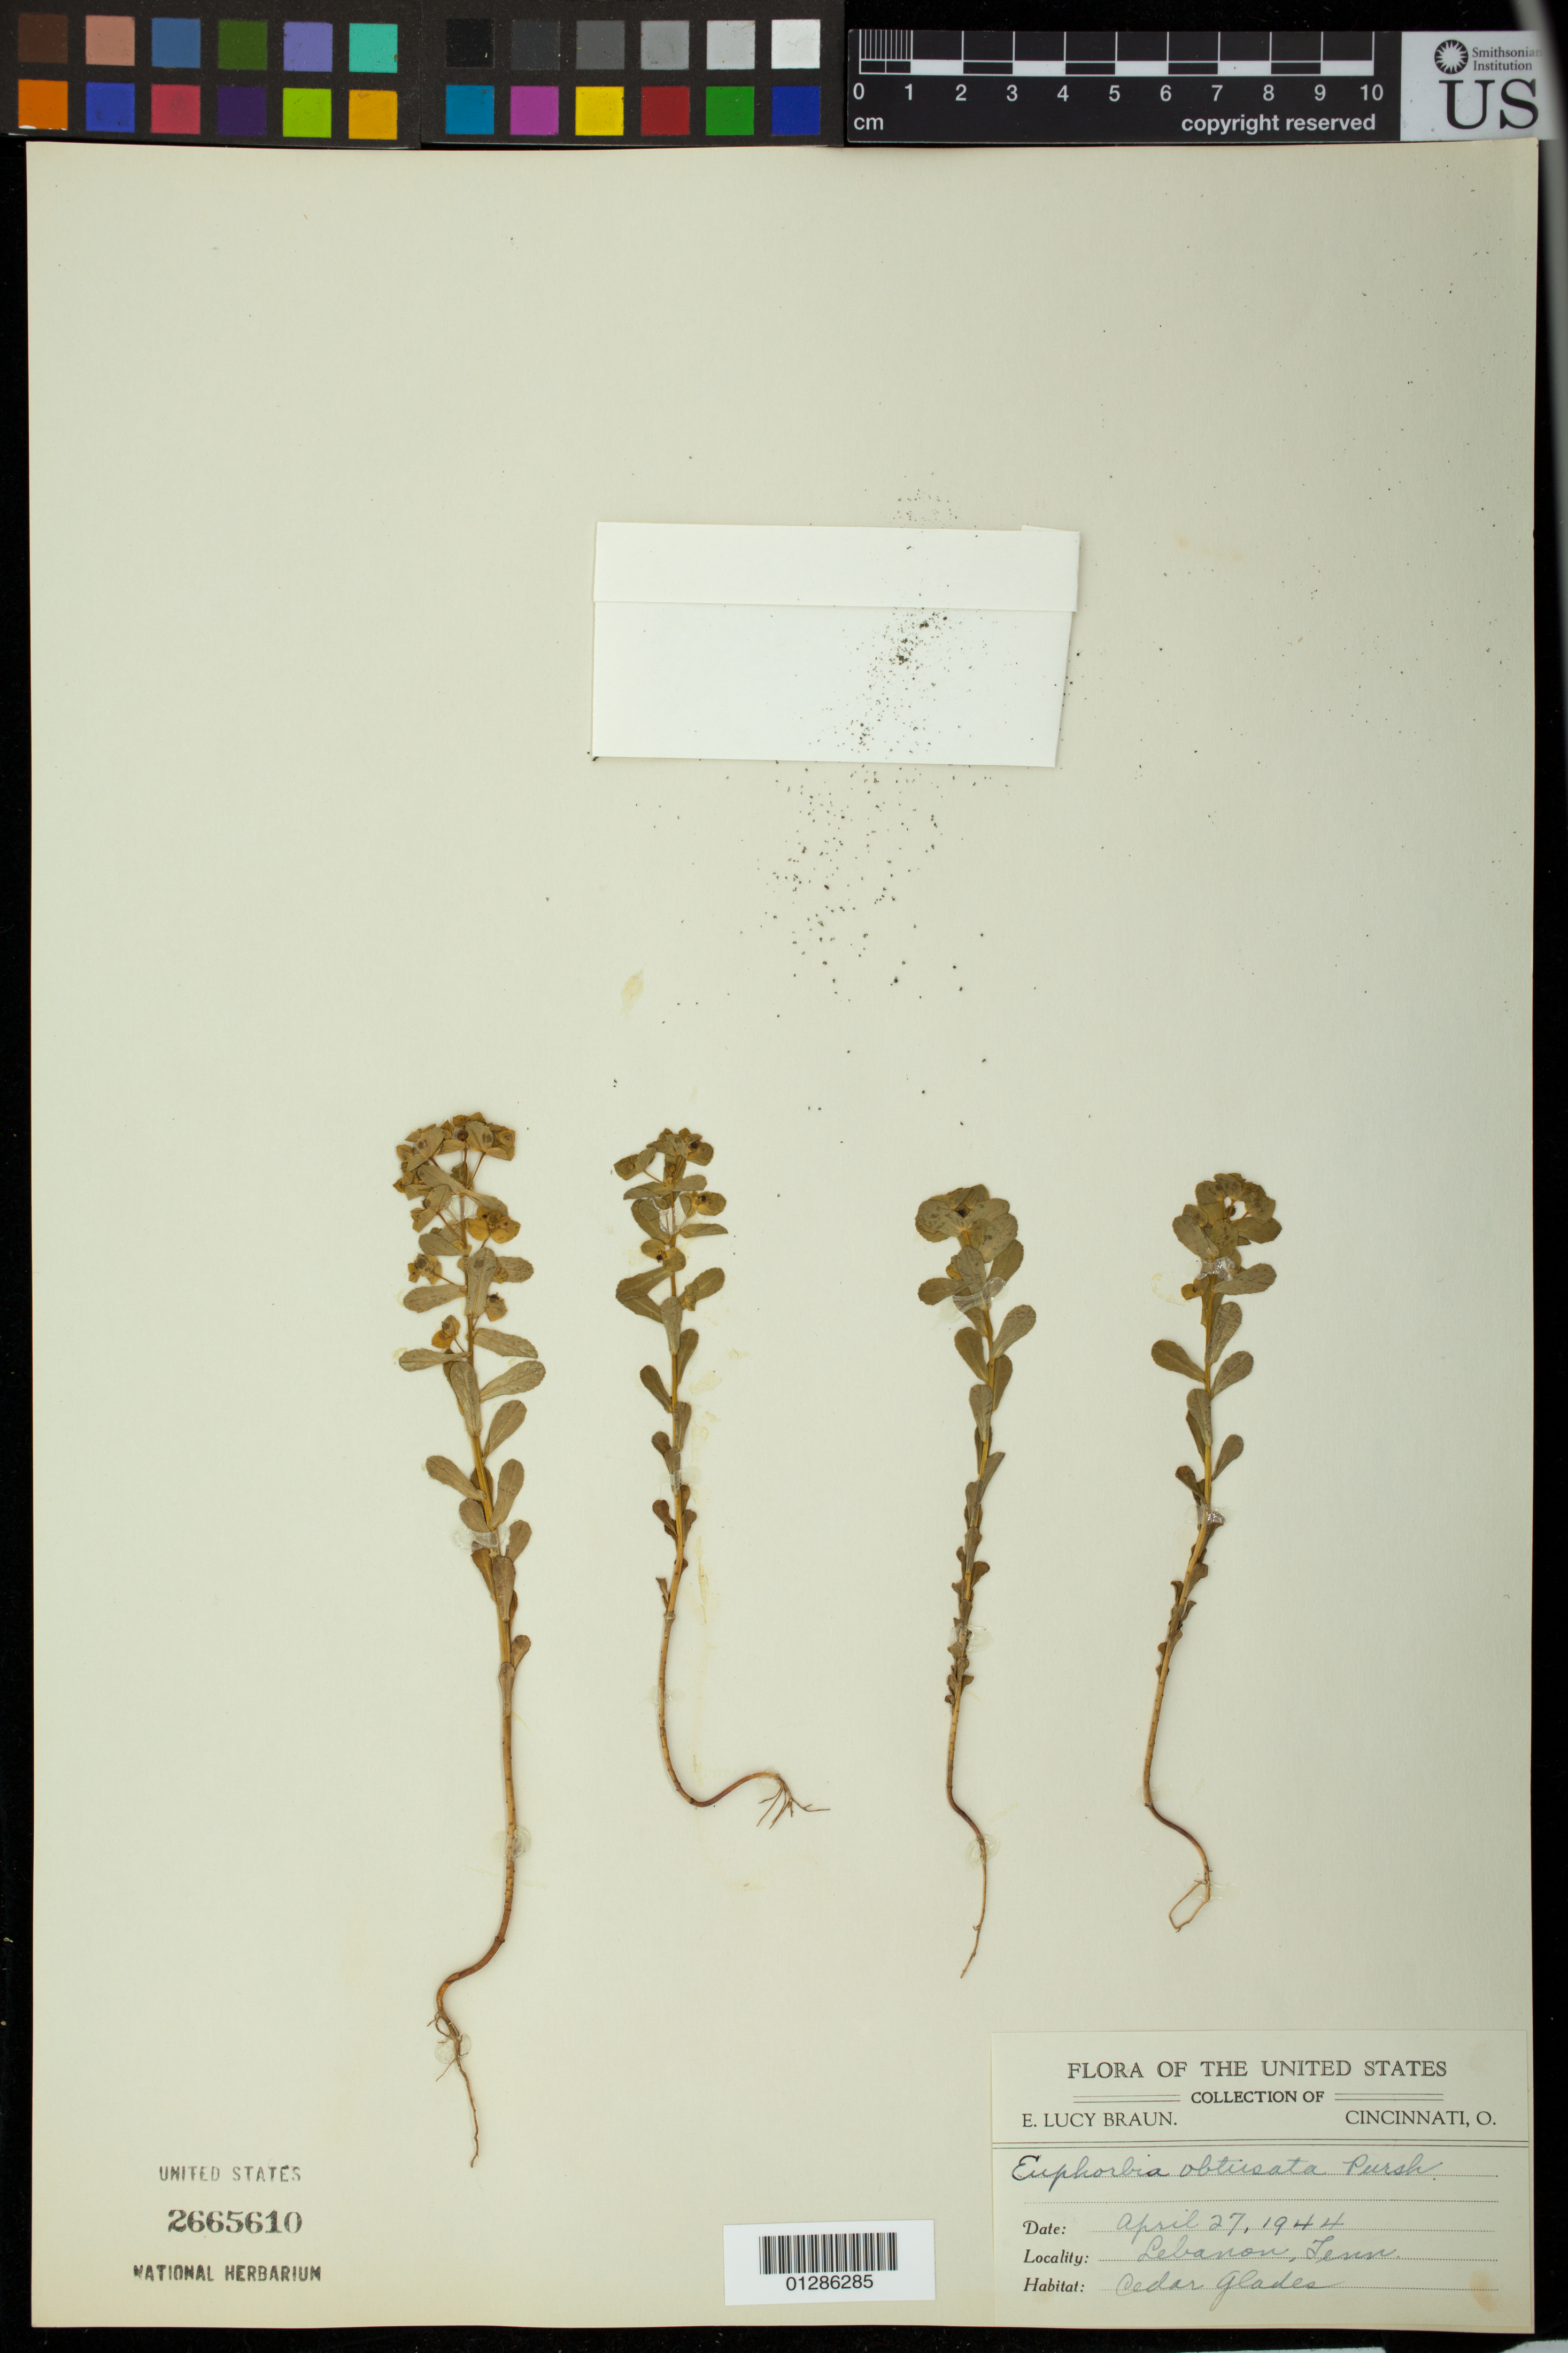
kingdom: Plantae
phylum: Tracheophyta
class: Magnoliopsida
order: Malpighiales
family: Euphorbiaceae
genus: Euphorbia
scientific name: Euphorbia spathulata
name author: Lam.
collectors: E. L. Braun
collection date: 1944-04-27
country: United States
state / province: Tennessee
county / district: Wilson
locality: Lebanon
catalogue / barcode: US 2665610